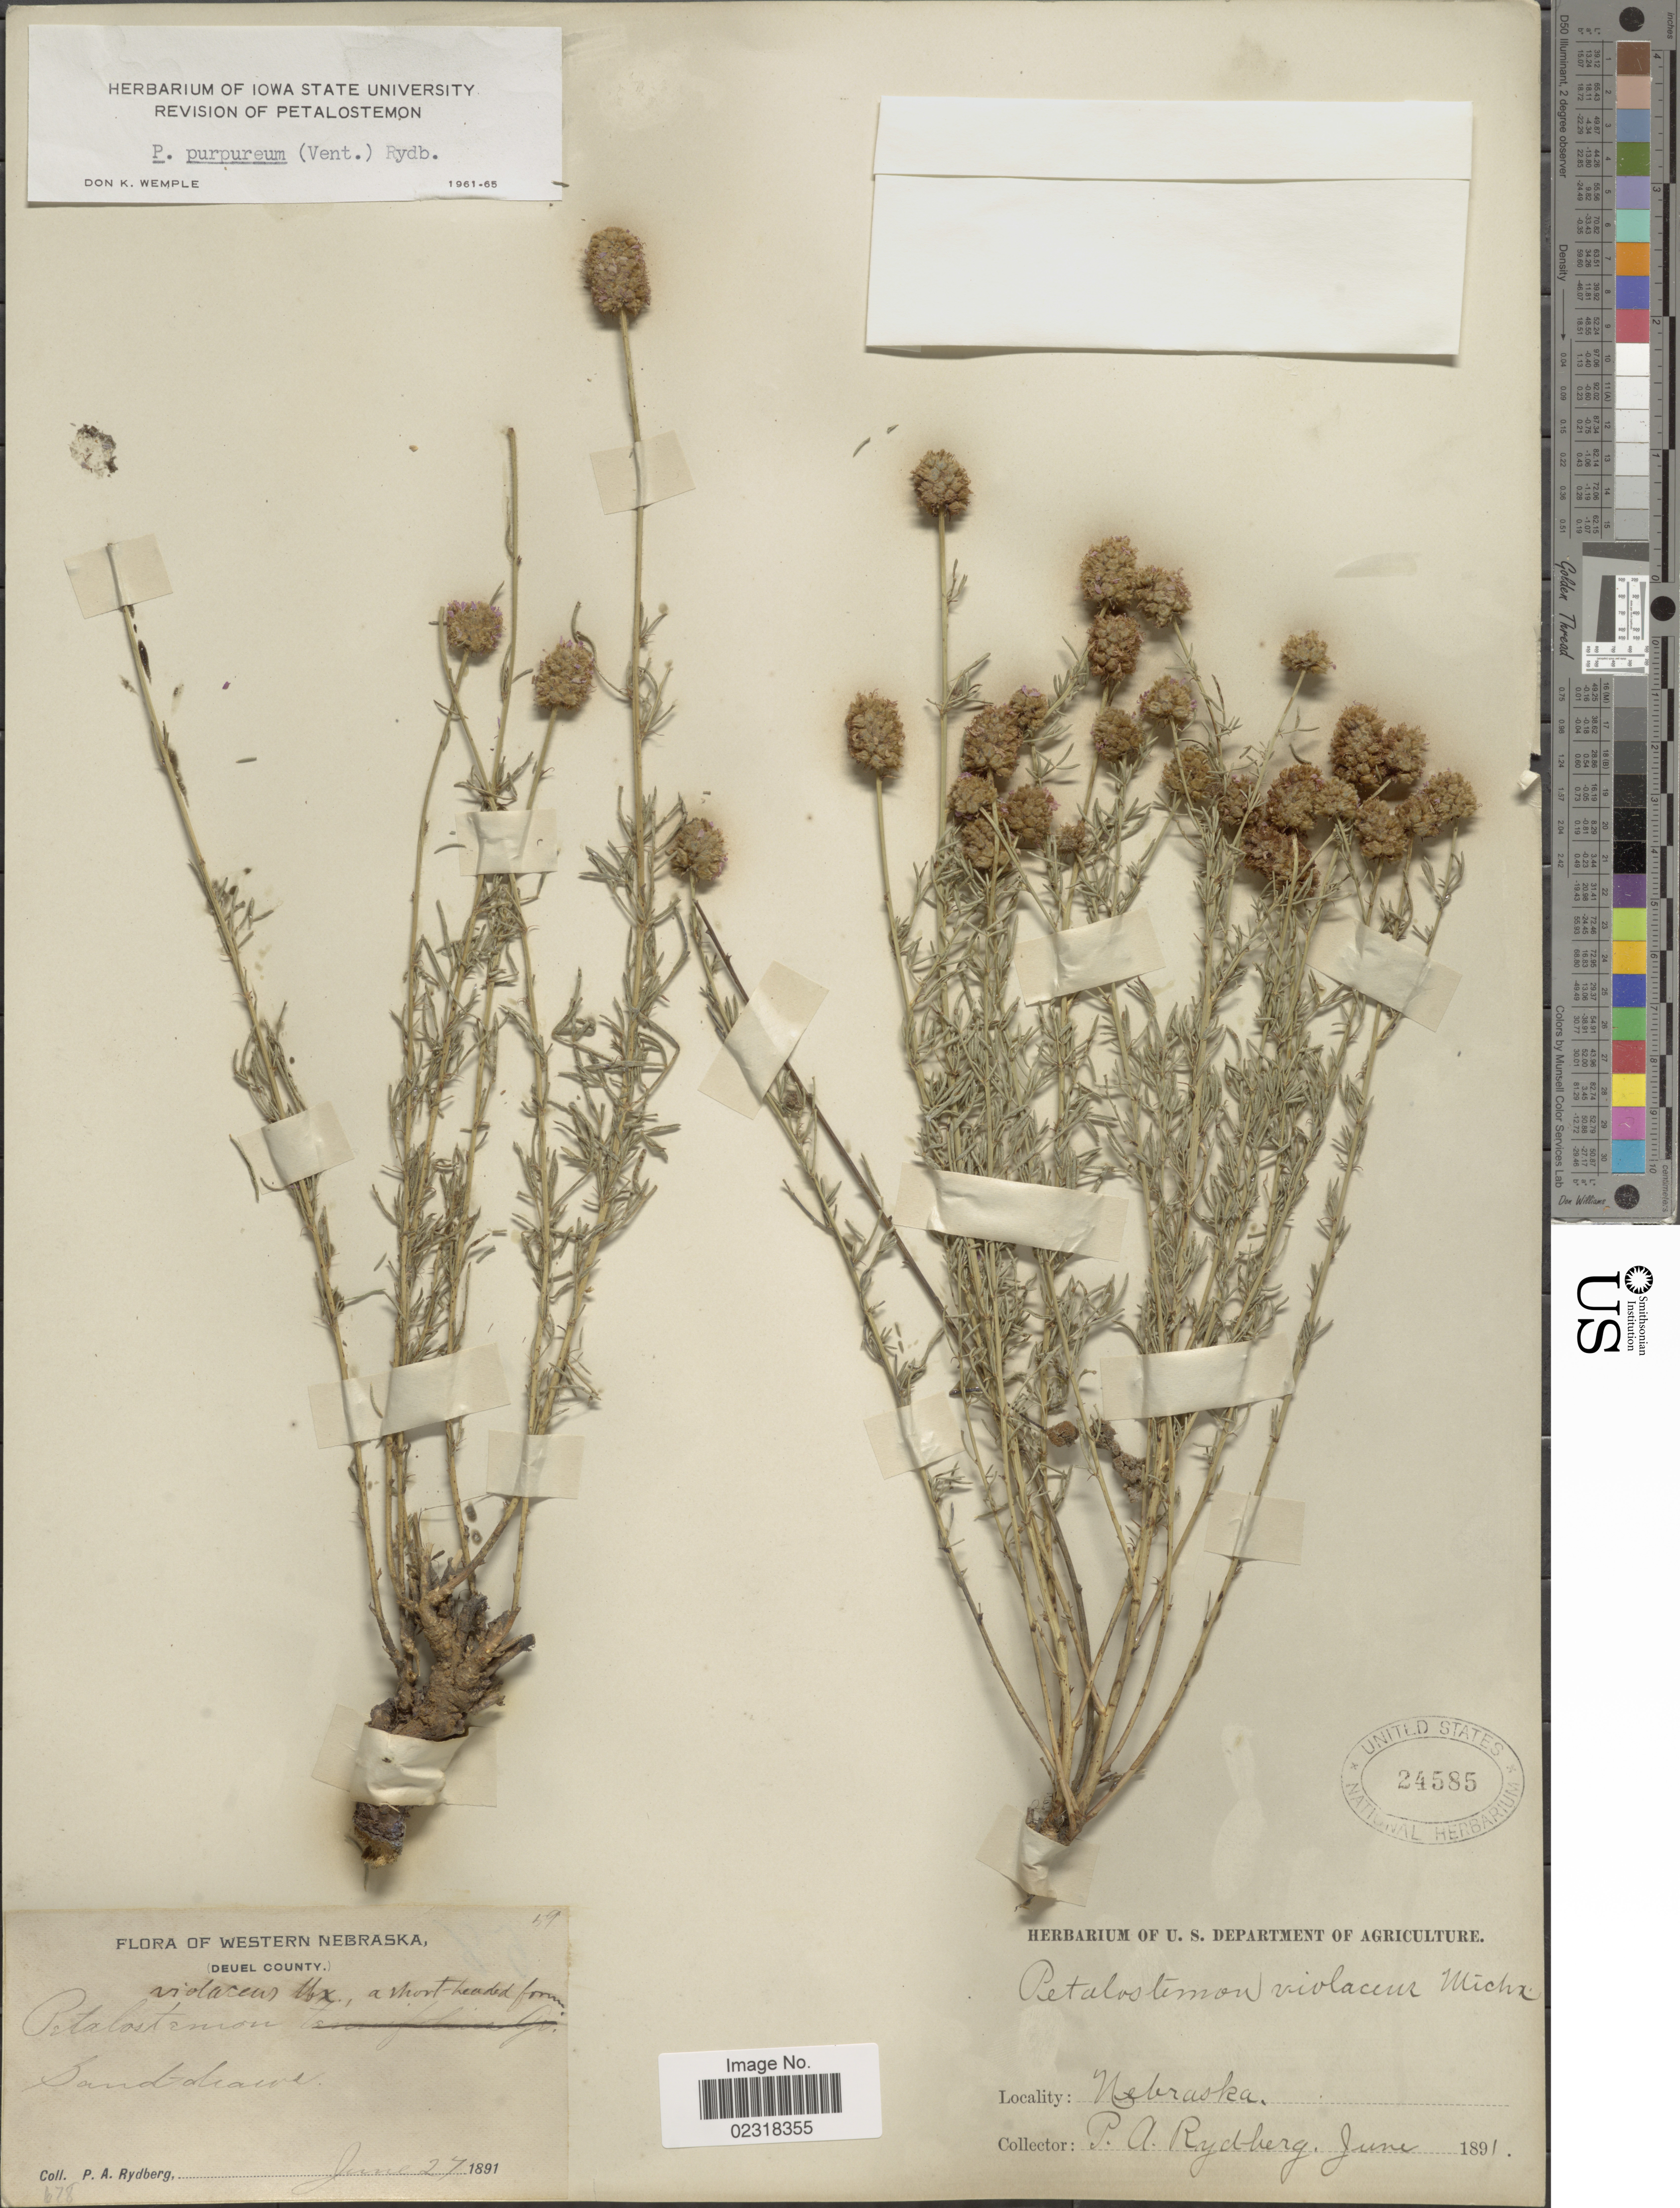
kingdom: Plantae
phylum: Tracheophyta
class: Magnoliopsida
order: Fabales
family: Fabaceae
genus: Dalea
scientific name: Dalea purpurea var. purpurea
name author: Vent.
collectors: P. A. Rydberg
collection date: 1891-06-27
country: United States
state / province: Nebraska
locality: Western Nebraska (Deuel County) Sand draws.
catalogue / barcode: US 24585